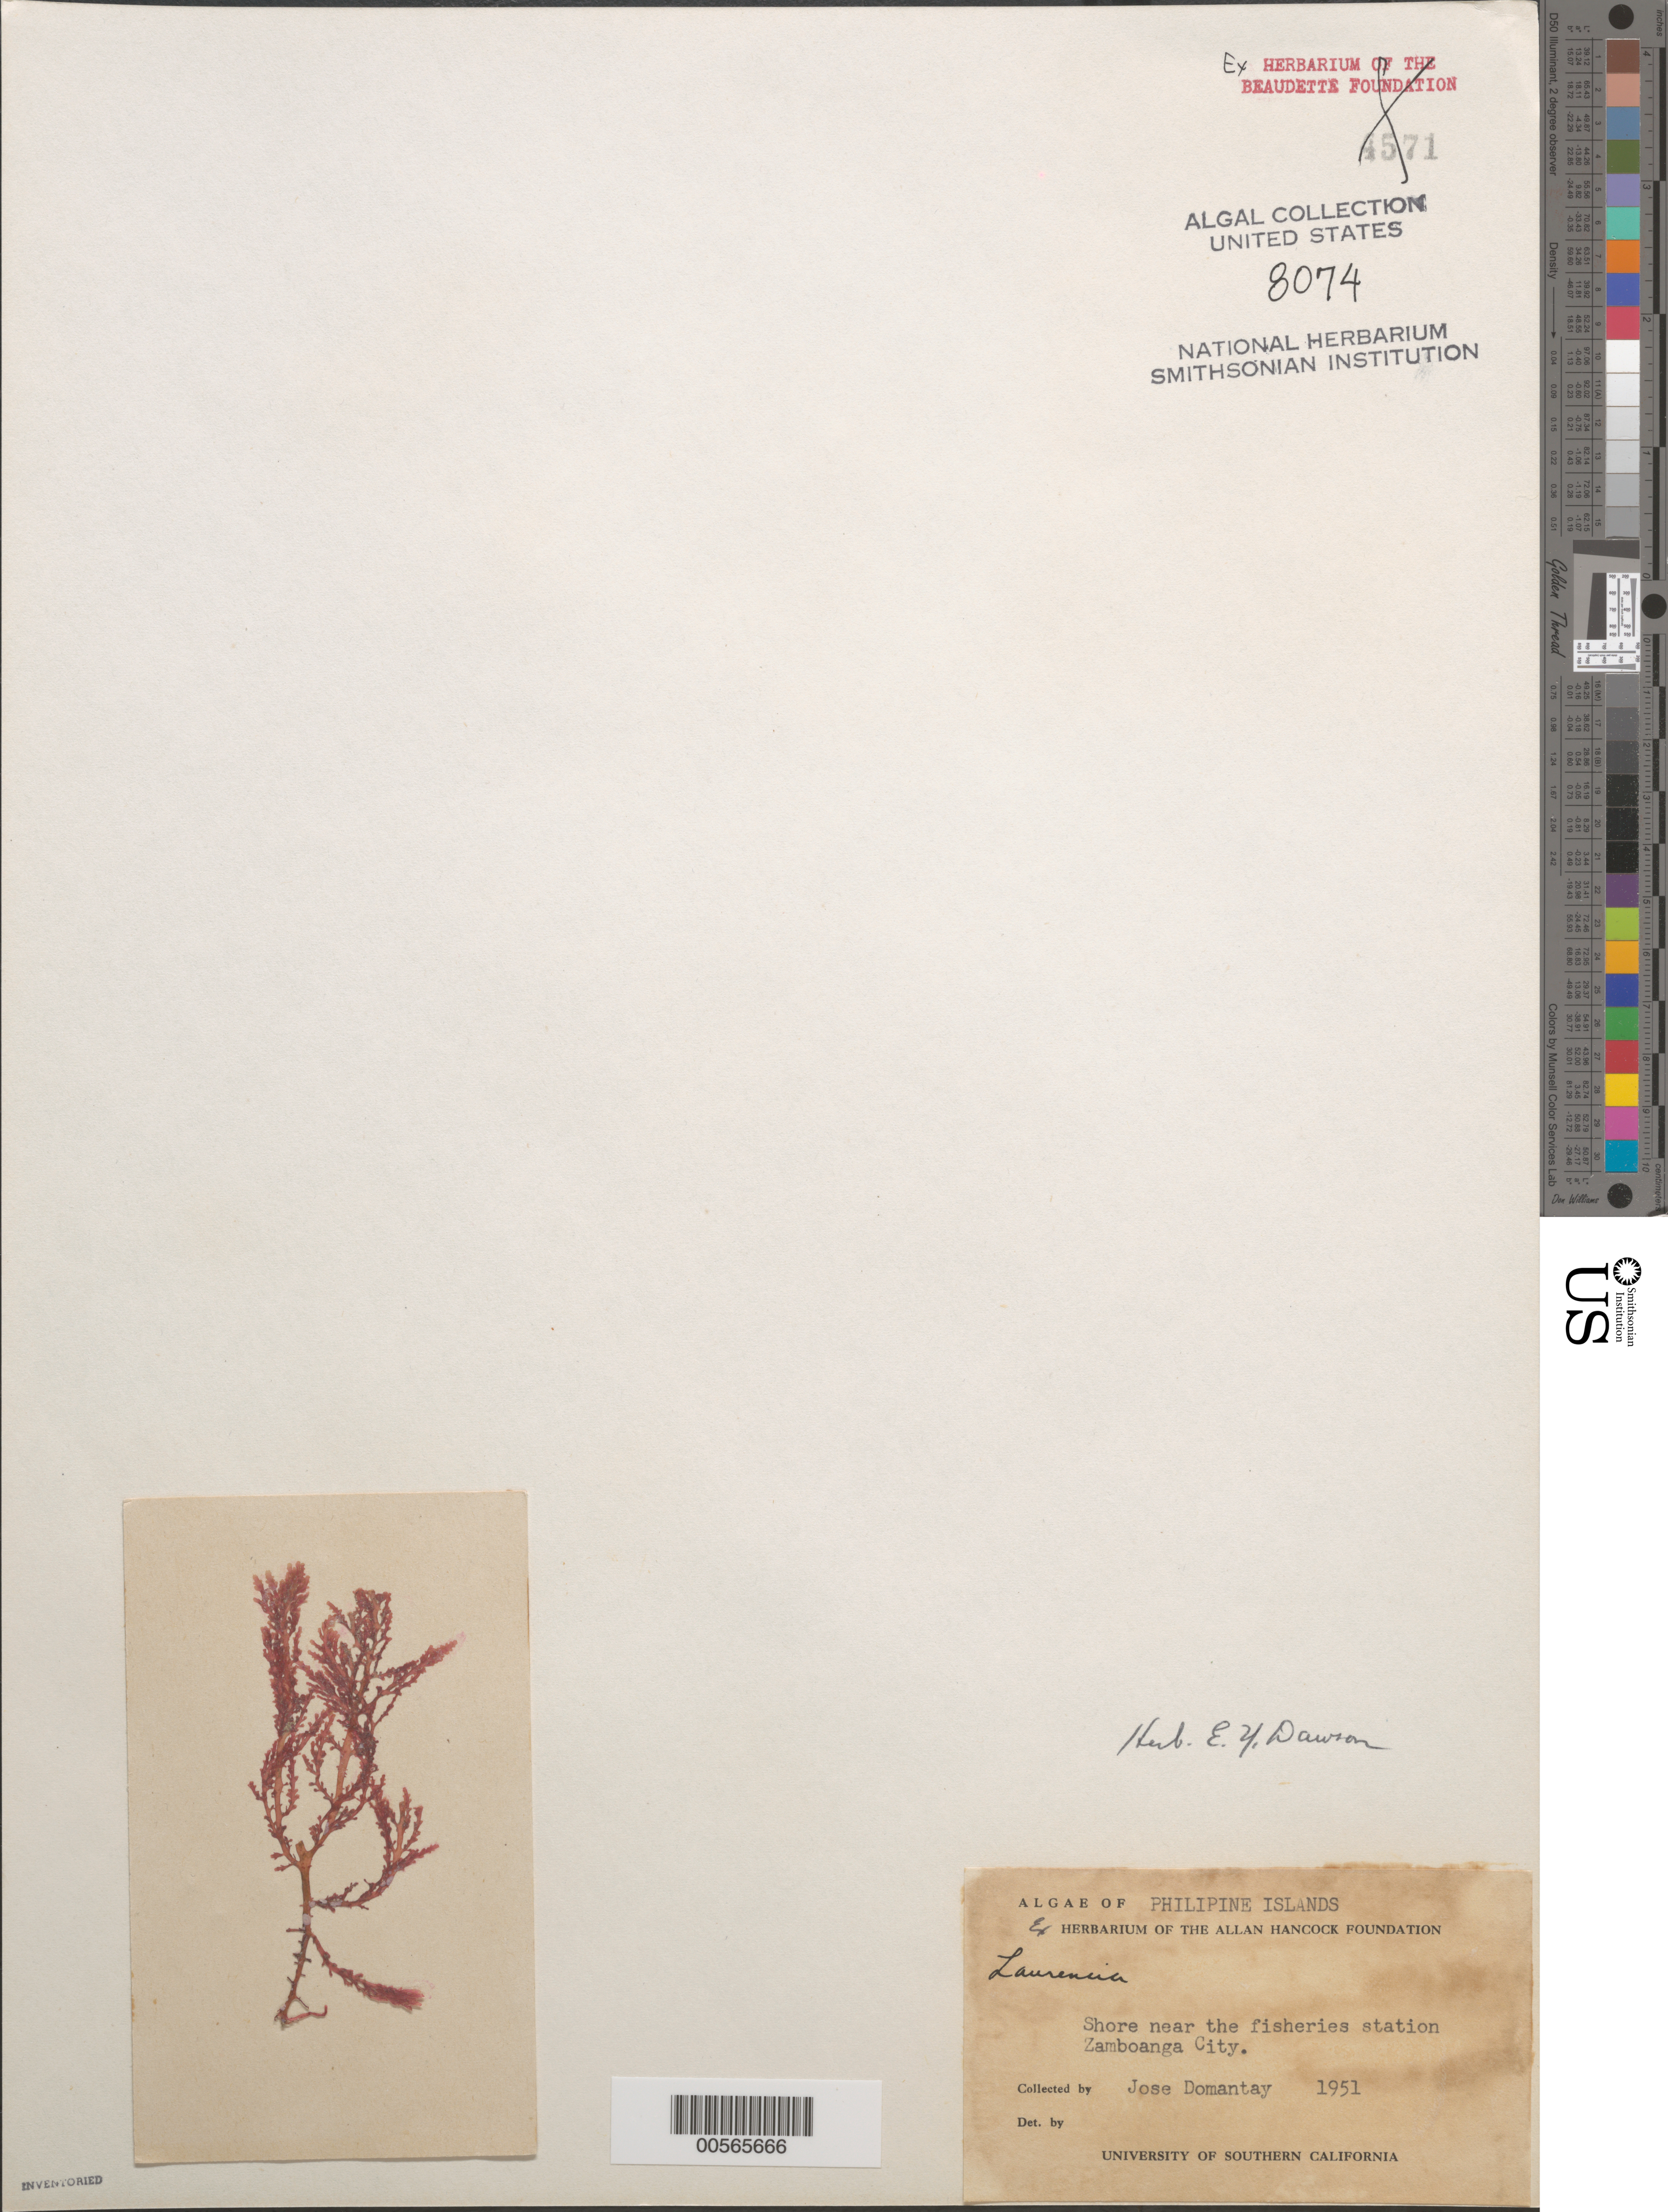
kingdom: Plantae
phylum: Rhodophyta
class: Florideophyceae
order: Ceramiales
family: Rhodomelaceae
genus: Laurencia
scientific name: Laurencia sp.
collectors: J. Domantay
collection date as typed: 1951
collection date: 1951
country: Philippines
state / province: Zamboanga Peninsula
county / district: Zamboanga del Sur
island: Mindanao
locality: City of Zamboanga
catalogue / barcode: US 8074